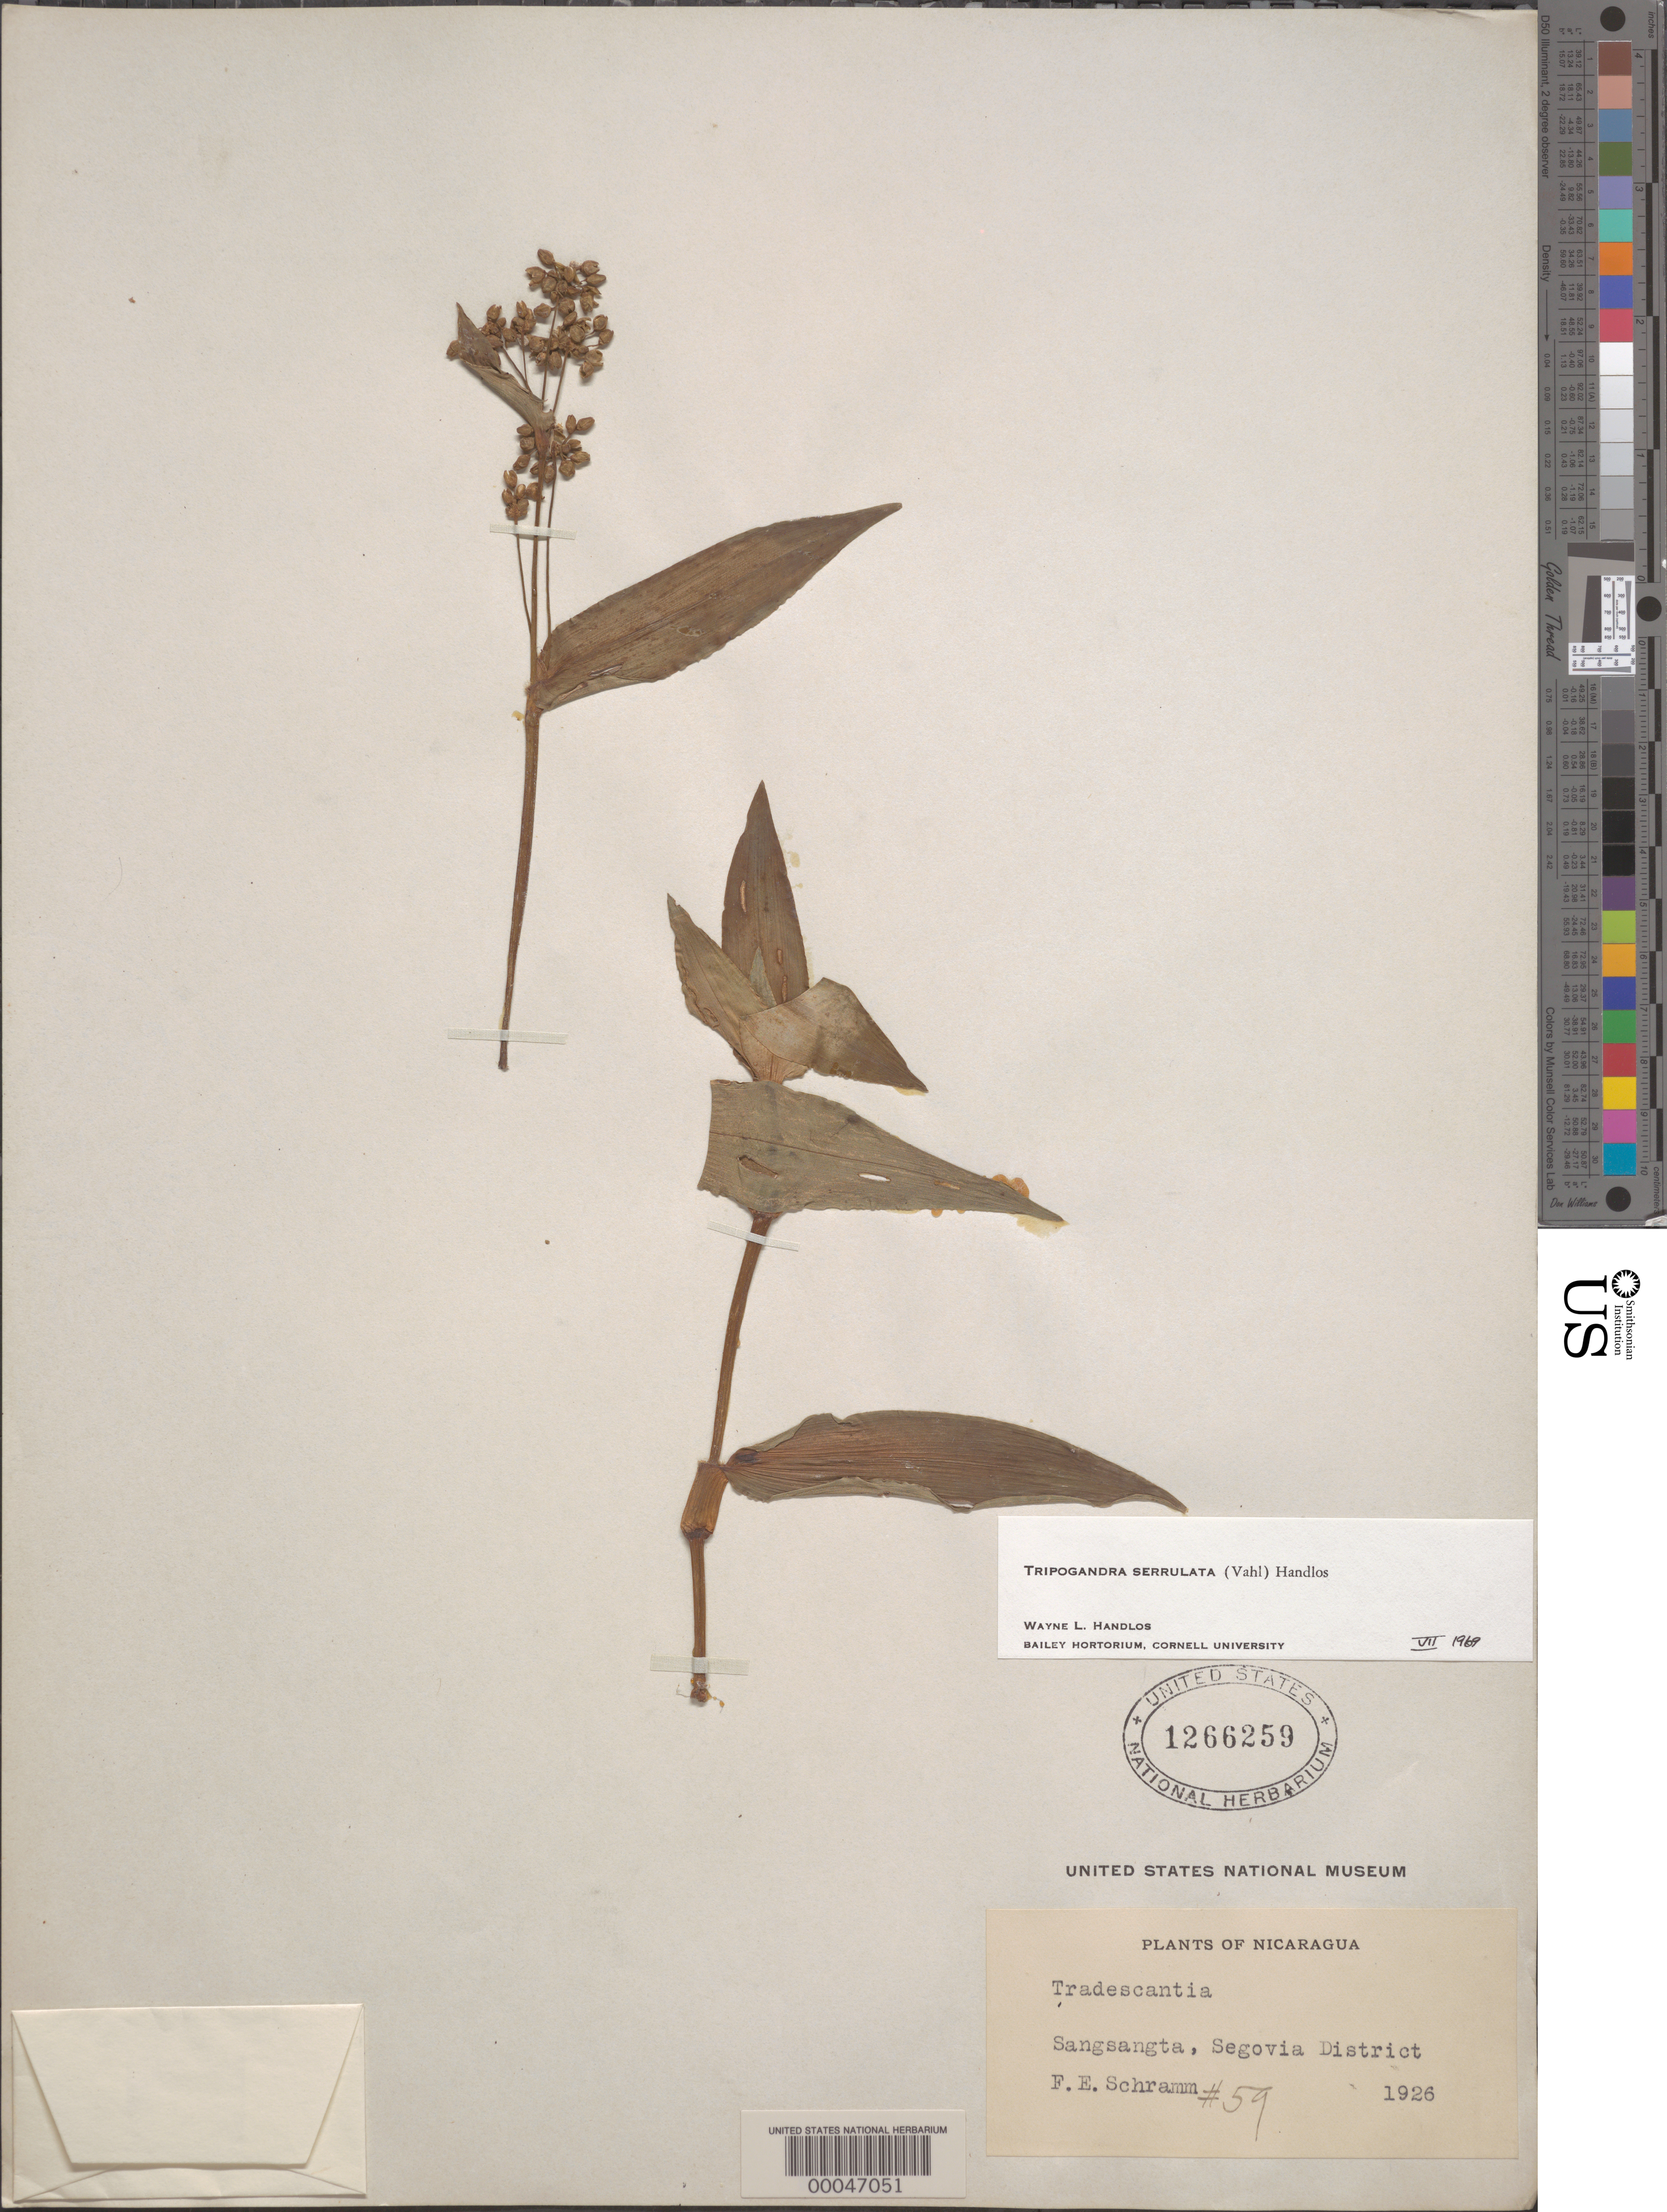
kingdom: Plantae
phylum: Tracheophyta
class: Liliopsida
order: Commelinales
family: Commelinaceae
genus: Tripogandra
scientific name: Tripogandra serrulata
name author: (Vahl) Handlos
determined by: Handlos, W. L.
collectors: F. E. Schramm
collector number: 59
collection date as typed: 1926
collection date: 1926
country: Nicaragua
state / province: Atlántico Norte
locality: Segovia dist. (?), sangsangta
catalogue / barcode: US 1266259